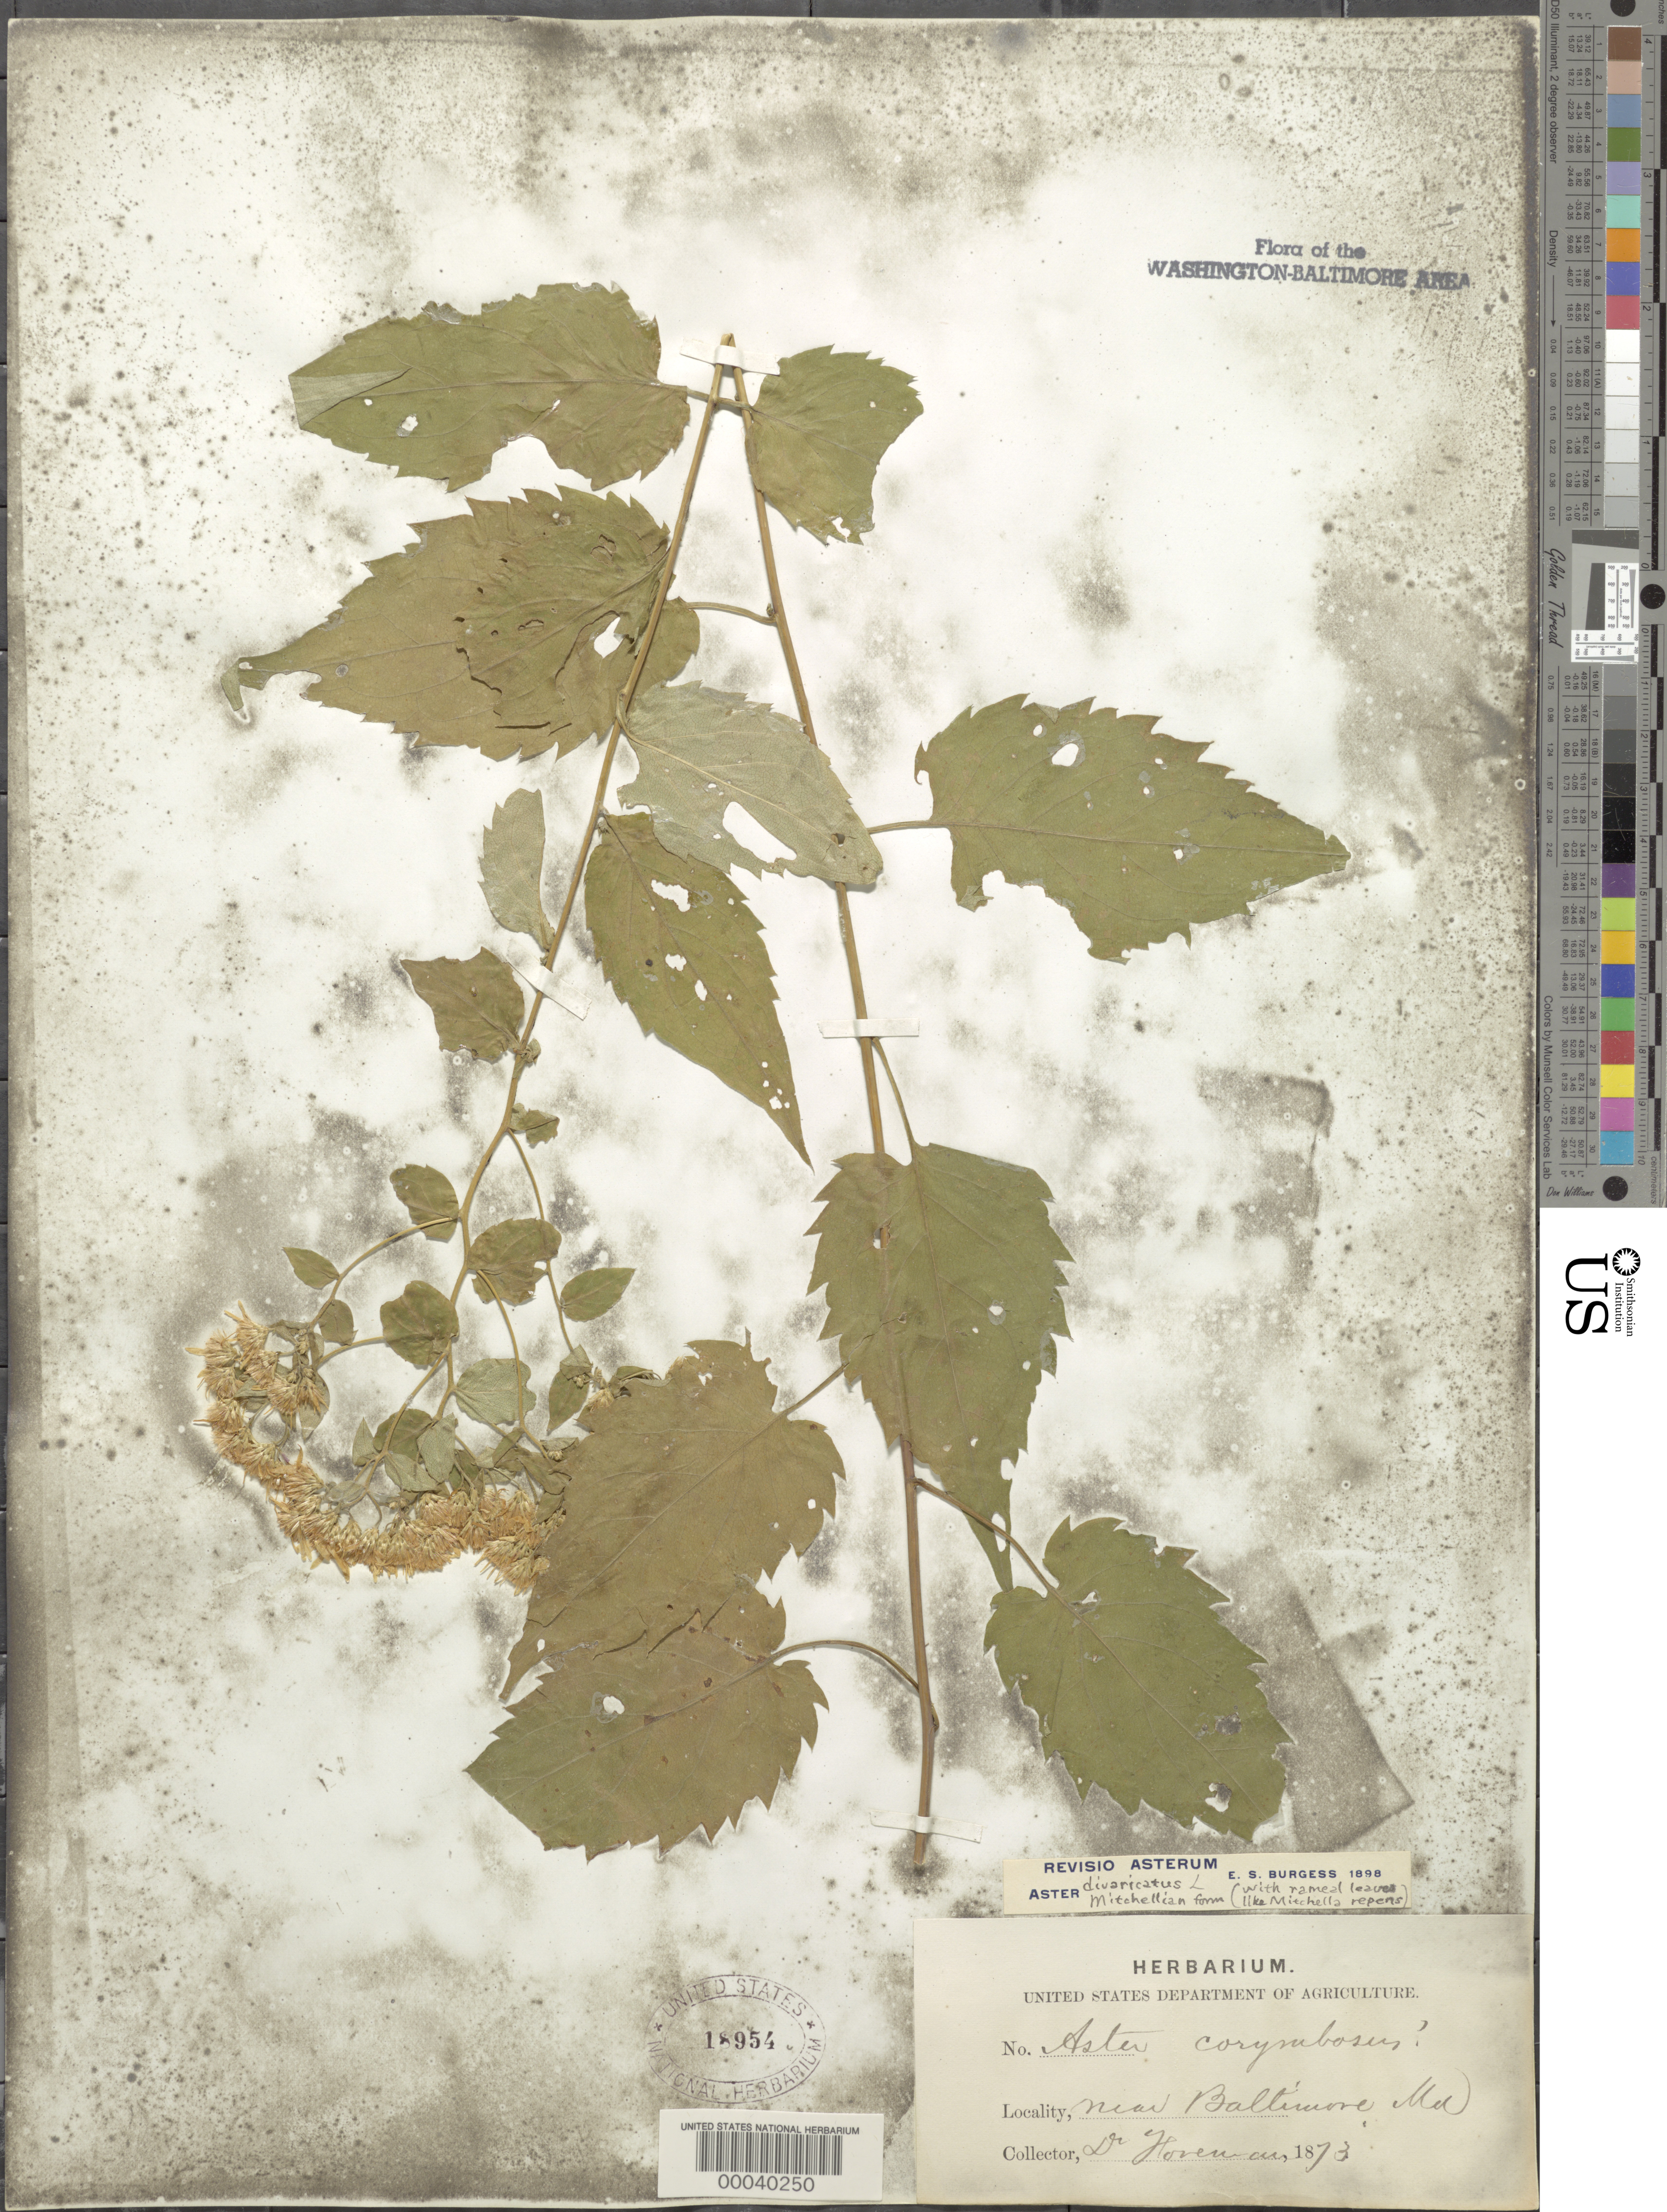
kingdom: Plantae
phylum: Tracheophyta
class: Magnoliopsida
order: Asterales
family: Asteraceae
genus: Eurybia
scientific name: Eurybia divaricata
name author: (L.) G.L. Nesom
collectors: D. Foreman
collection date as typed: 1873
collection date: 1873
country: United States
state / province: Maryland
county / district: City of Baltimore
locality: Baltimore vicinity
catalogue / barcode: US 18954